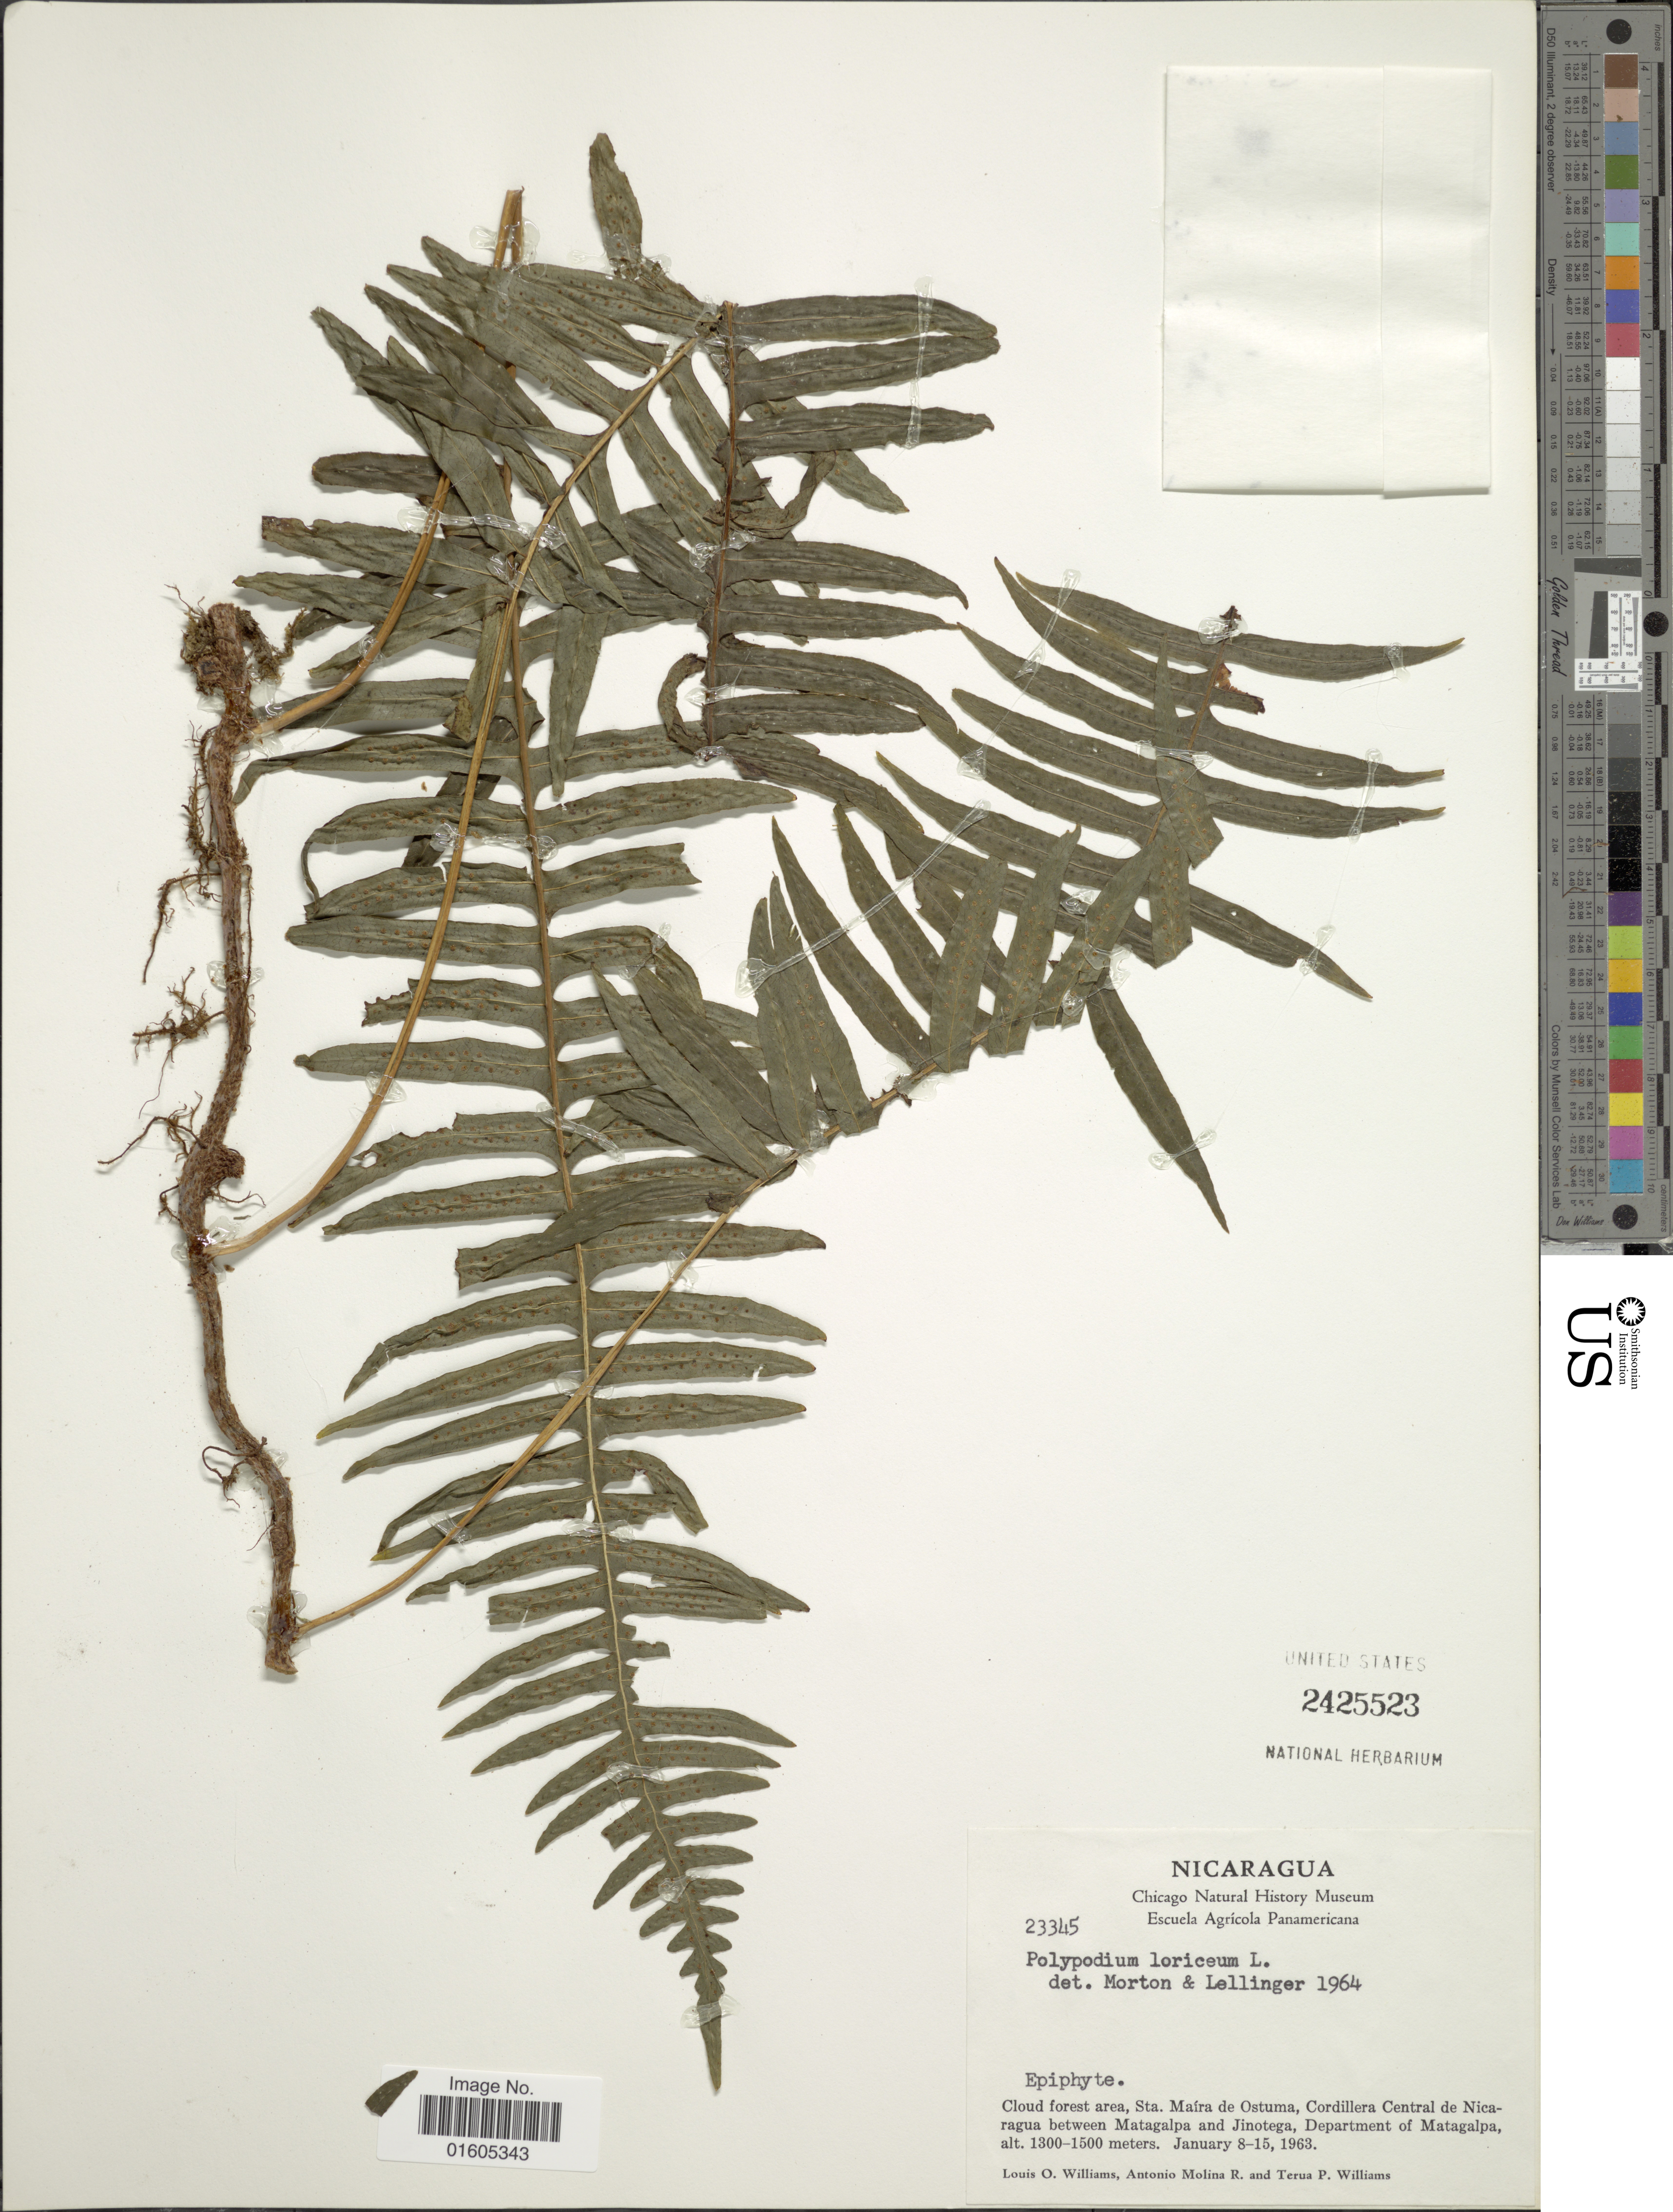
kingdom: Plantae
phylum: Tracheophyta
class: Polypodiopsida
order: Polypodiales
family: Polypodiaceae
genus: Serpocaulon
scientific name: Serpocaulon loriceum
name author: (L.) A.R. Sm.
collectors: L. O. Williams, A. Molina R. & T. P. Williams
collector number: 23345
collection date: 1963-01-08/1963-01-15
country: Nicaragua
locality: Cloud forst area, Sta. Maíra de Ostuma, Cordillera Central de Nicaragua between Matagalpa and Jinotega, Department of Matagalpa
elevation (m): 1300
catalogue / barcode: US 2425523